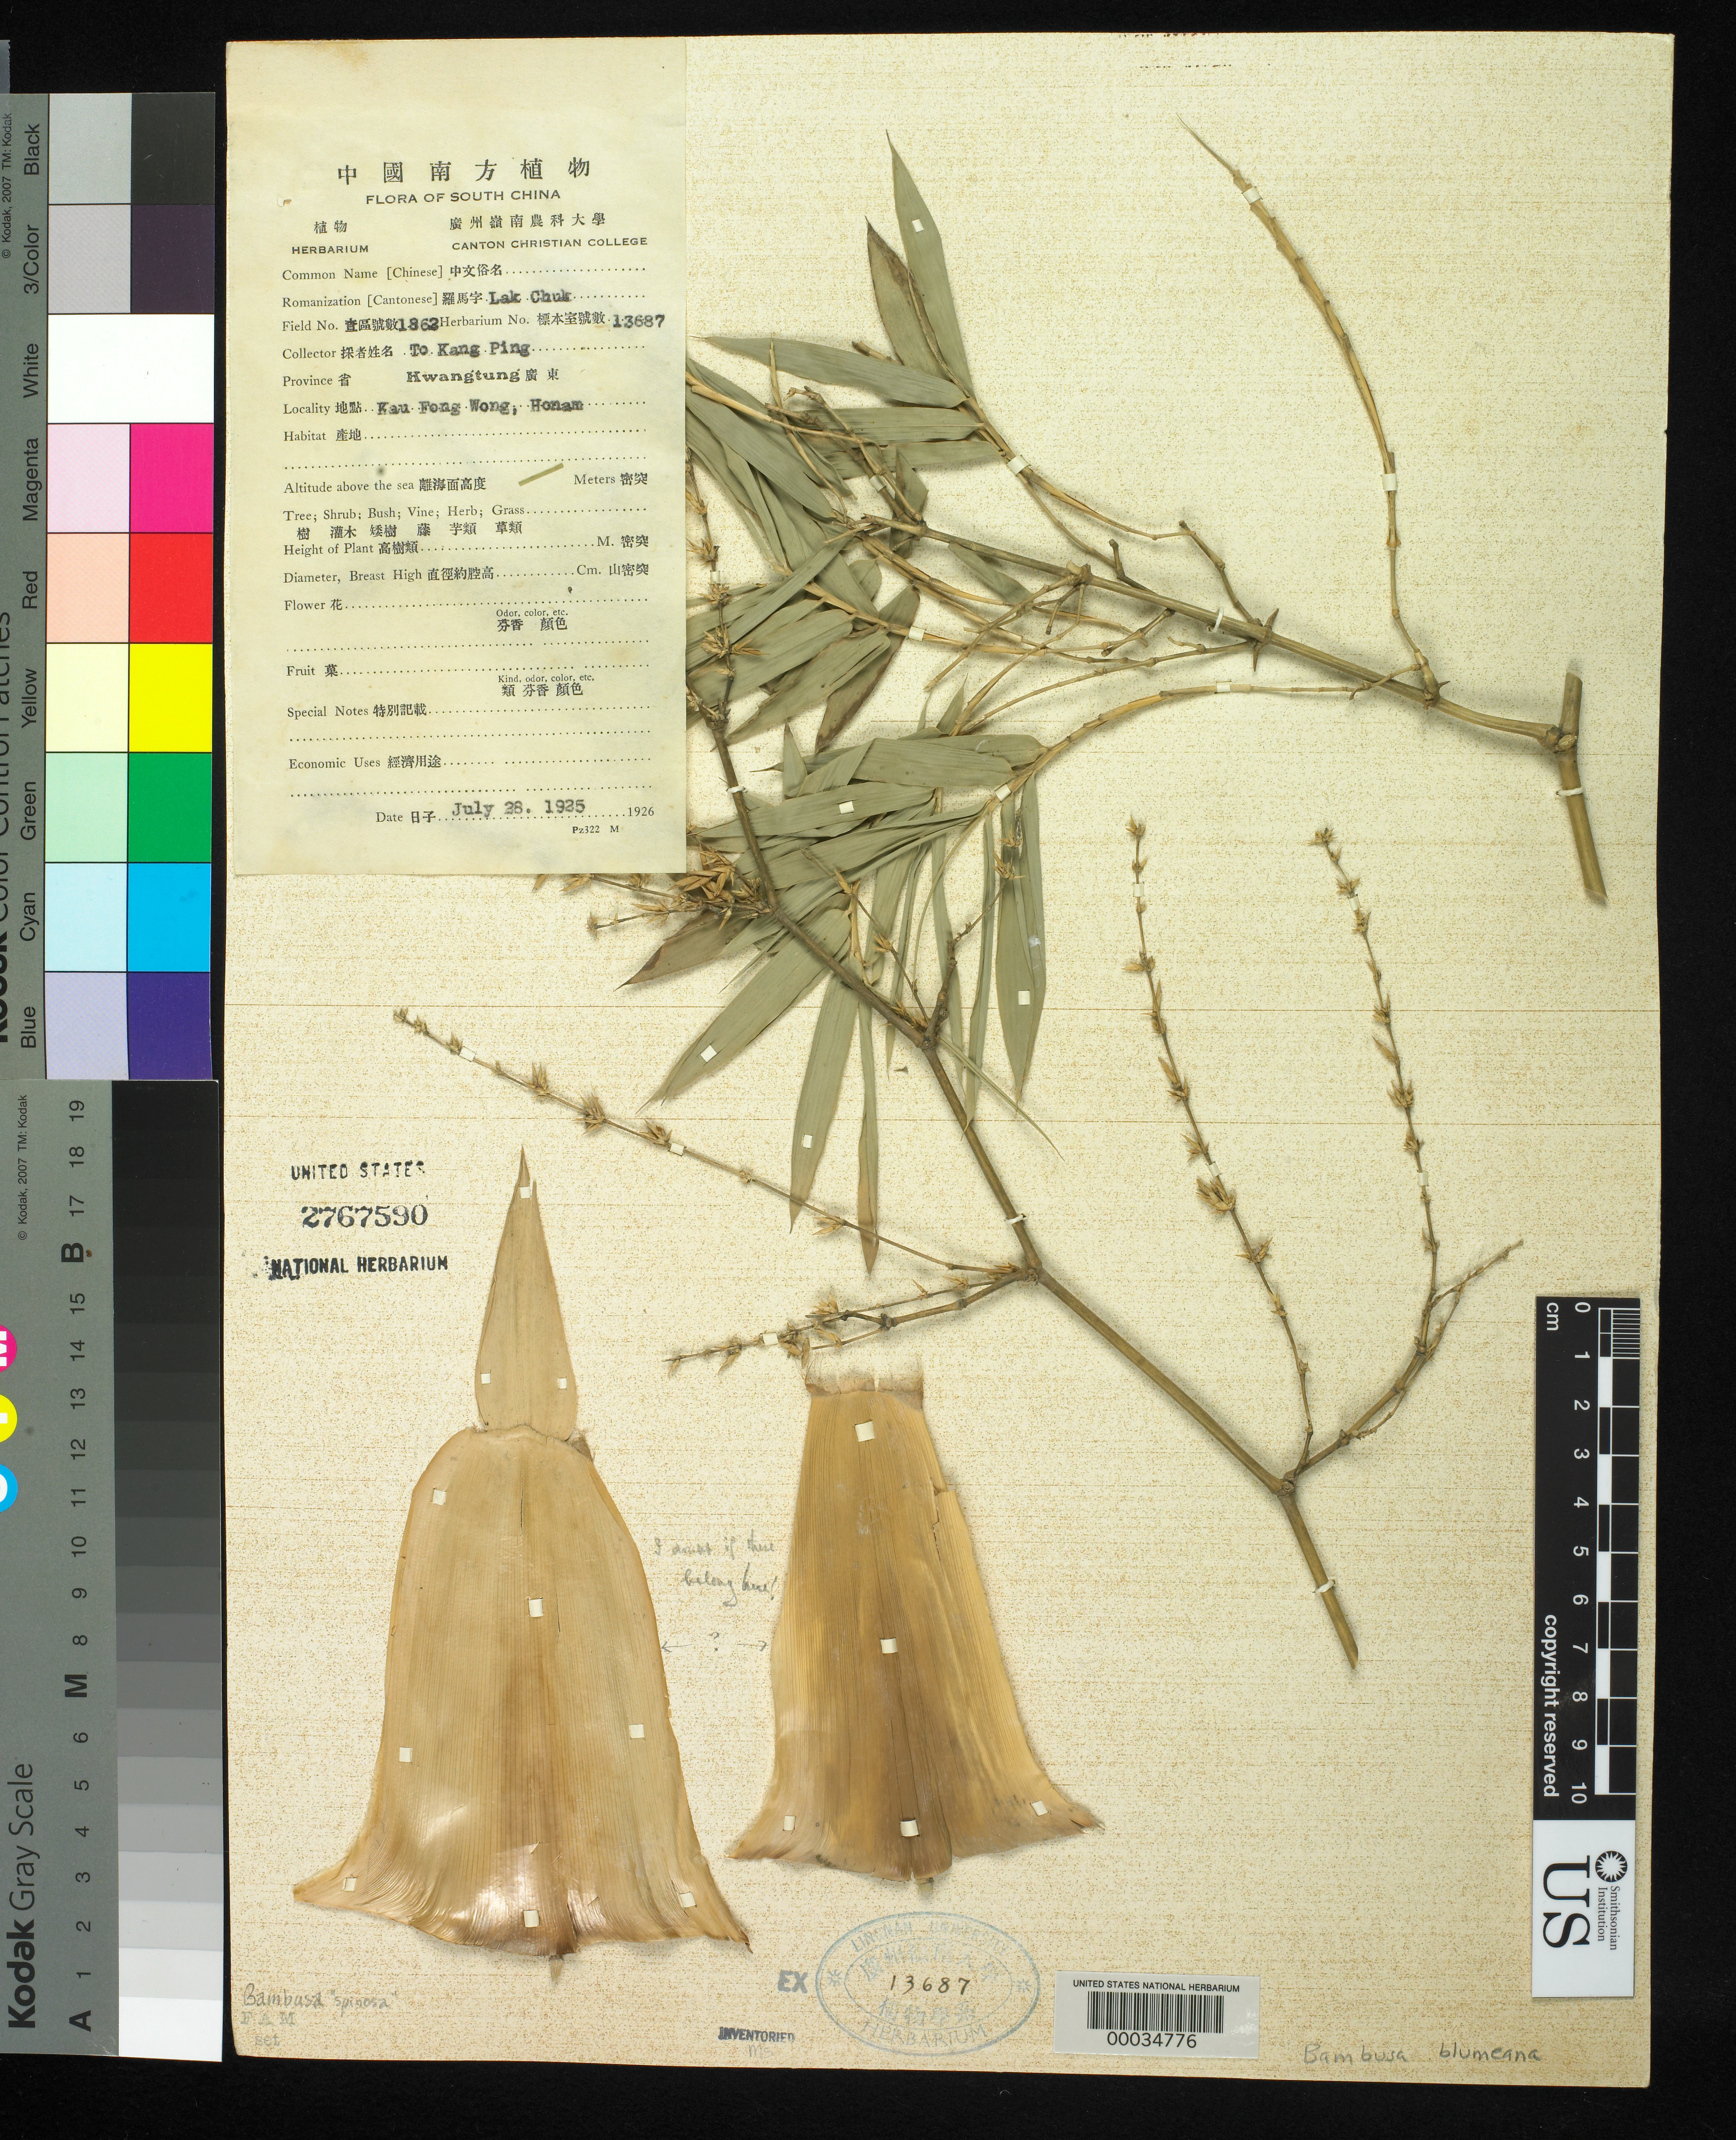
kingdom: Plantae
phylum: Tracheophyta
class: Liliopsida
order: Poales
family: Poaceae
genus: Bambusa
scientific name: Bambusa spinosa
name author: Roxb.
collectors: Kang Peng To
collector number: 1862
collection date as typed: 28 Jul 1925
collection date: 1925-07-28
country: China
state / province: Guangdong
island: Honam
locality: Kau fong wong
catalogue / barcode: US 2767590